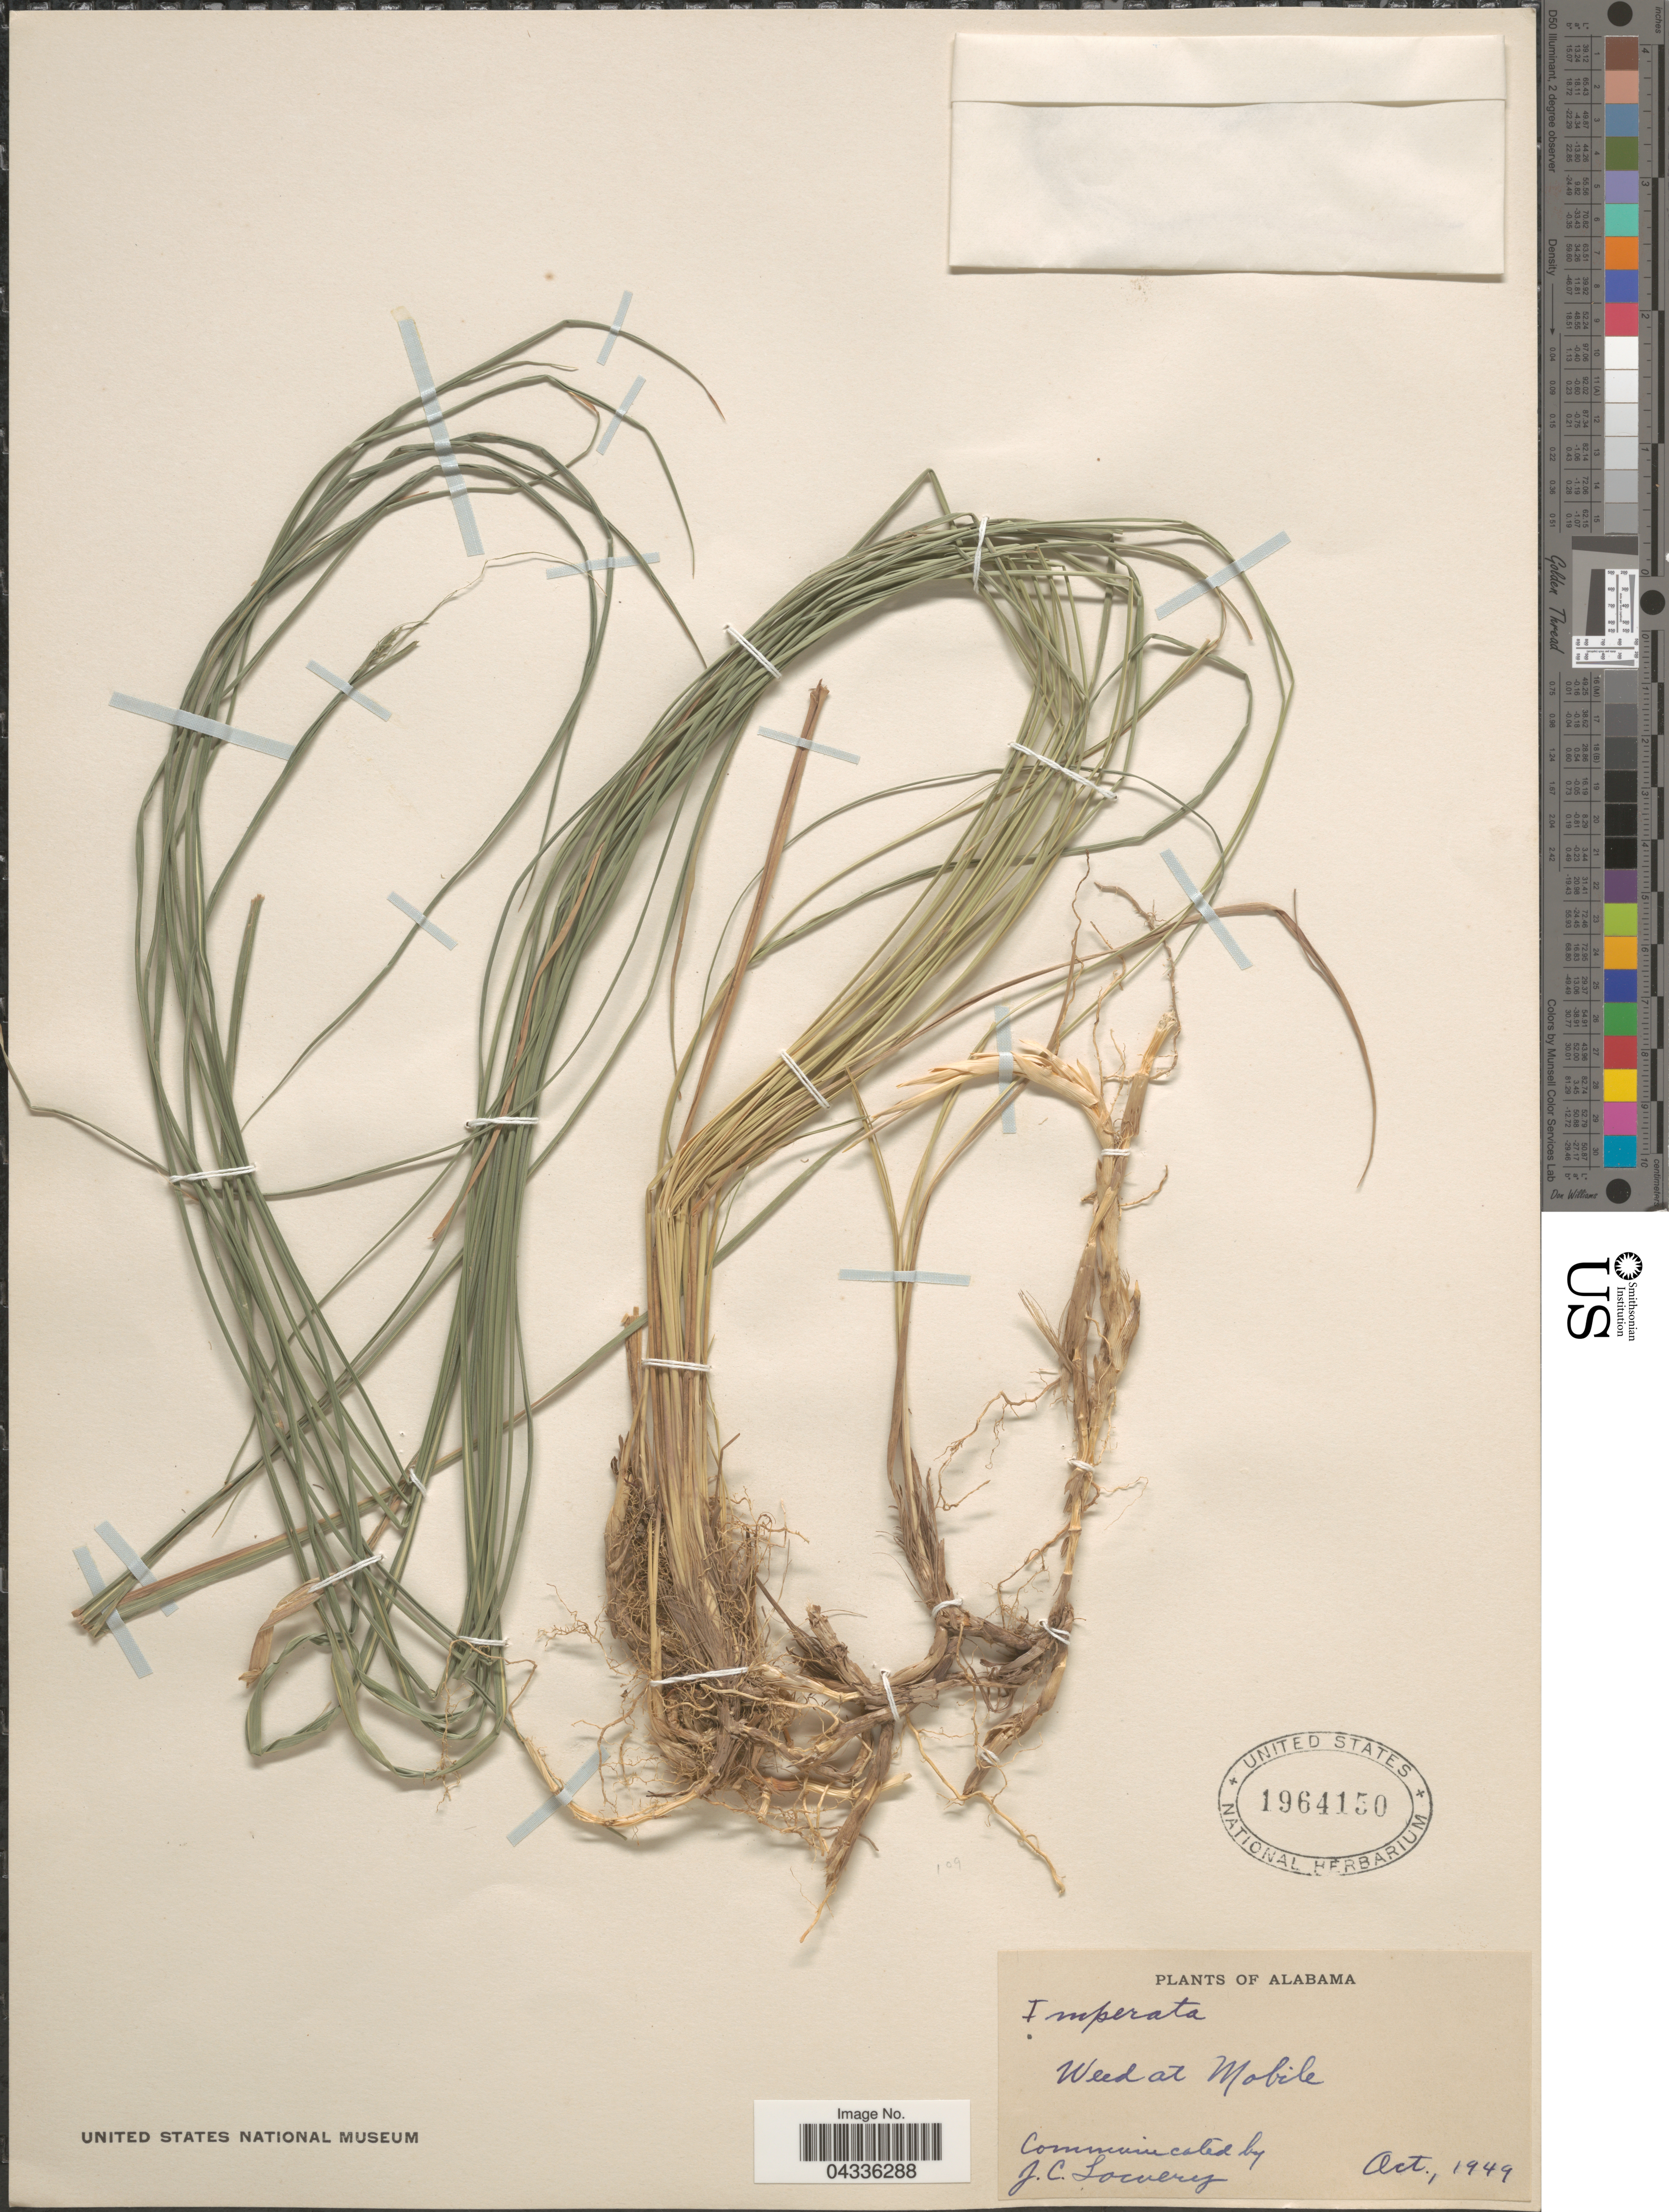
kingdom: Plantae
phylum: Tracheophyta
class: Liliopsida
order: Poales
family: Poaceae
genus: Imperata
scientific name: Imperata sp.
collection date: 1949-10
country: United States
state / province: Alabama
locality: At Mobile.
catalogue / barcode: US 1964150